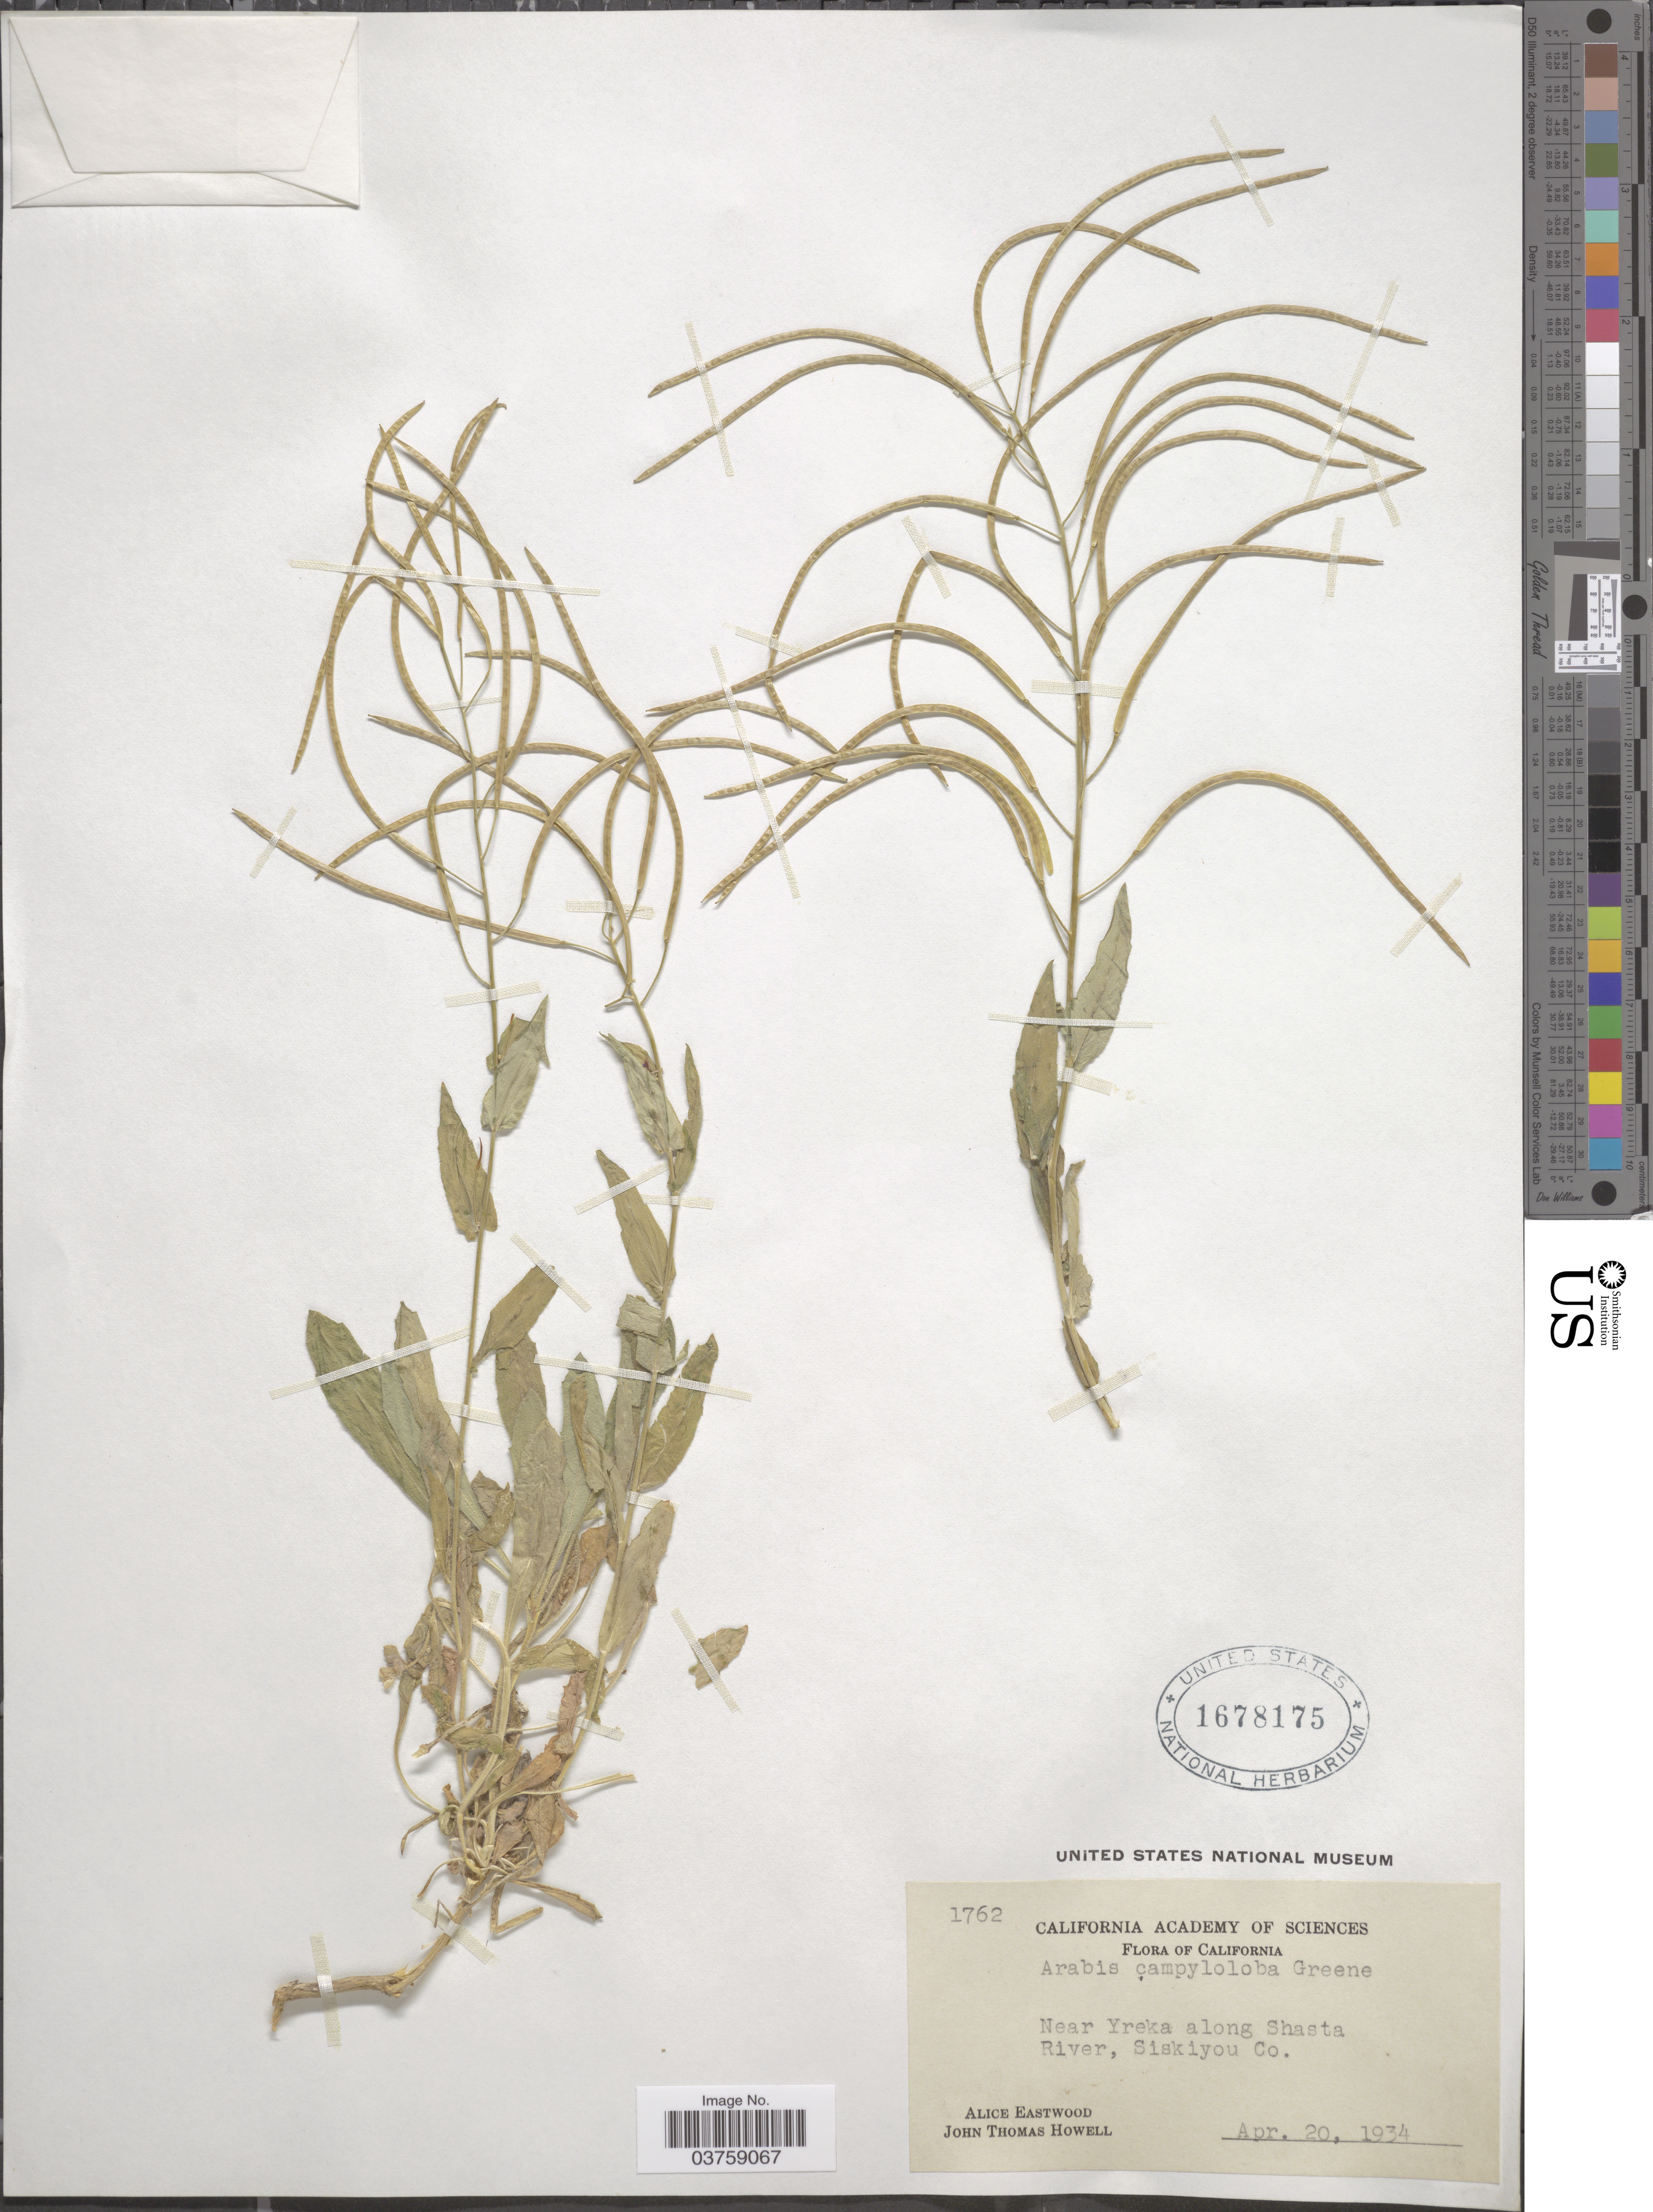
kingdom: Plantae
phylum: Tracheophyta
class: Magnoliopsida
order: Brassicales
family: Brassicaceae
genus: Arabis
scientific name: Arabis sparsiflora var. subvillosa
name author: (S. Watson) Rollins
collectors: A. Eastwood & J. T. Howell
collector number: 1762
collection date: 1934-04-20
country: United States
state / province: California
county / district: Siskiyou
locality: Near Yreka along Shasta River, Siskiyou Co.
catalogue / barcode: US 1678175